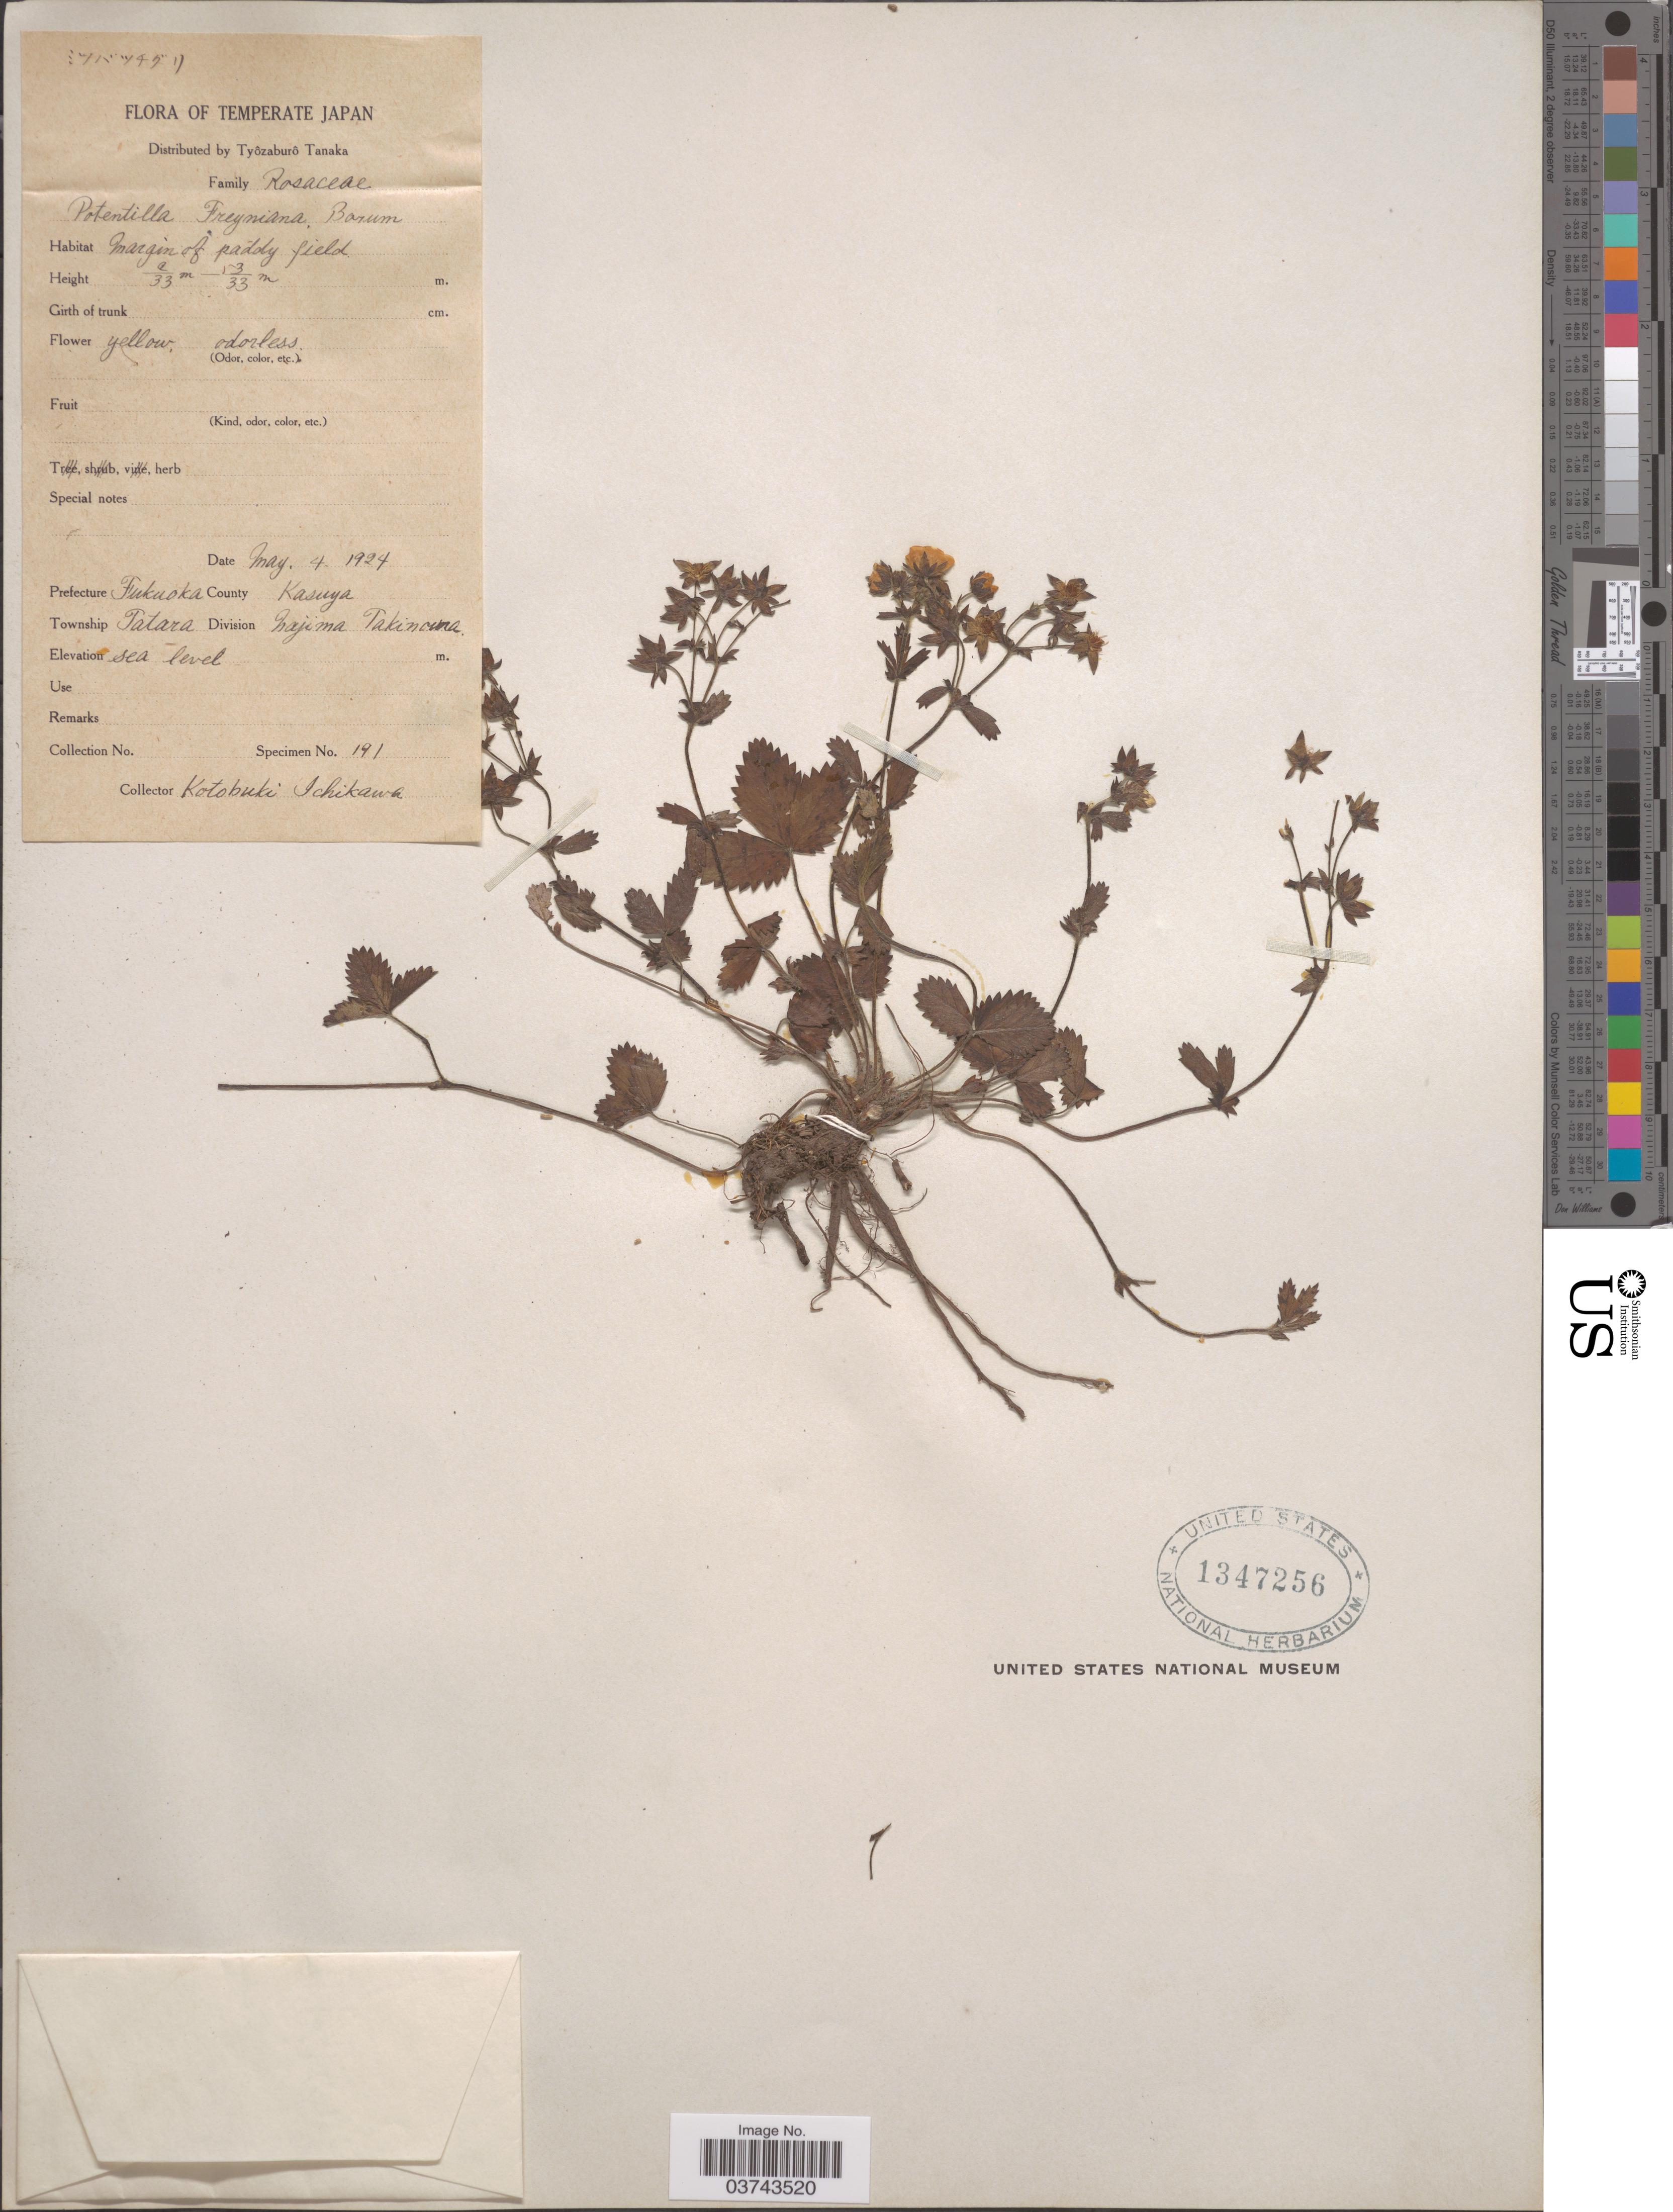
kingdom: Plantae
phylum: Tracheophyta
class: Magnoliopsida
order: Rosales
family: Rosaceae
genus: Potentilla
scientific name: Potentilla freyniana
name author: Bornm.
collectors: K. Ichikawa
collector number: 191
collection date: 1924-05-04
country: Japan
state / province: Hukuoka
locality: Prefecture Fukuoka. County Kasuya. Township Tatara. Division Najima Takinowa.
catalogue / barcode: US 1347256